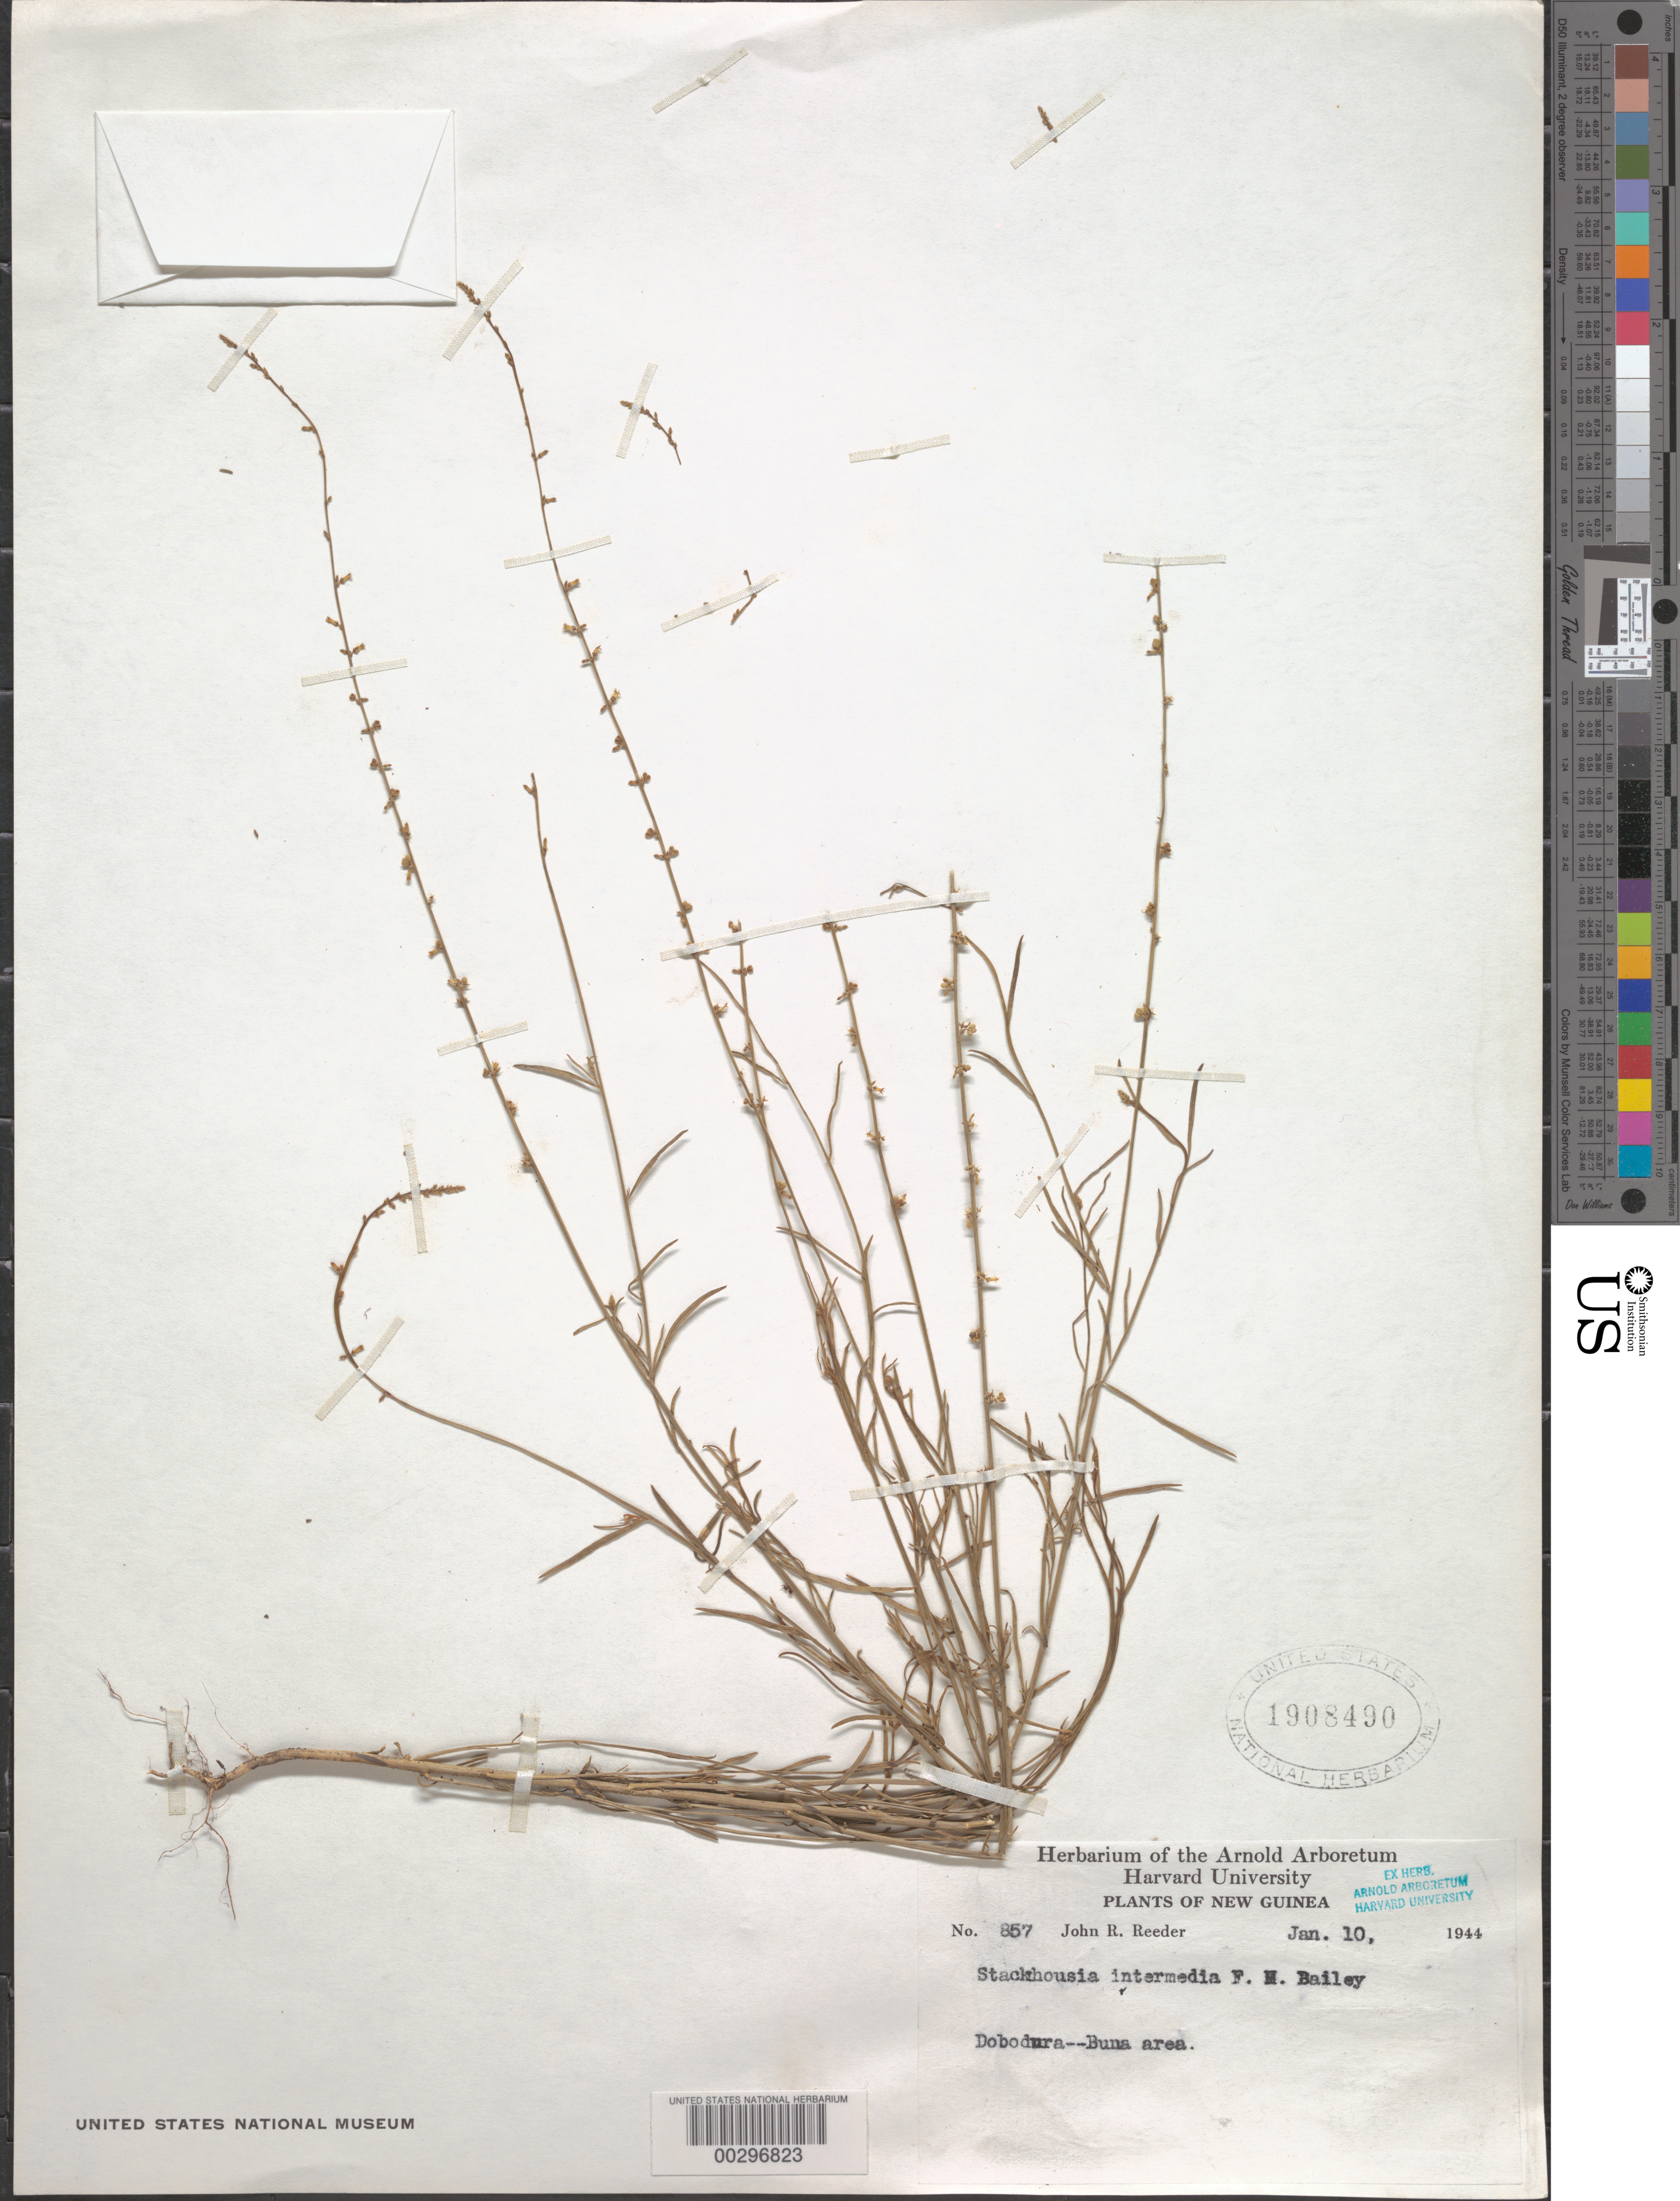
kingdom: Plantae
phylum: Tracheophyta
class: Magnoliopsida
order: Celastrales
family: Celastraceae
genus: Stackhousia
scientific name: Stackhousia intermedia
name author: F.M. Bailey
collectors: J. R. Reeder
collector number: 857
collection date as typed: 10 Jan 1944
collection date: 1944-01-10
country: Papua New Guinea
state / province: Northern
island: New Guinea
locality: Dobodura - buna area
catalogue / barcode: US 1908490